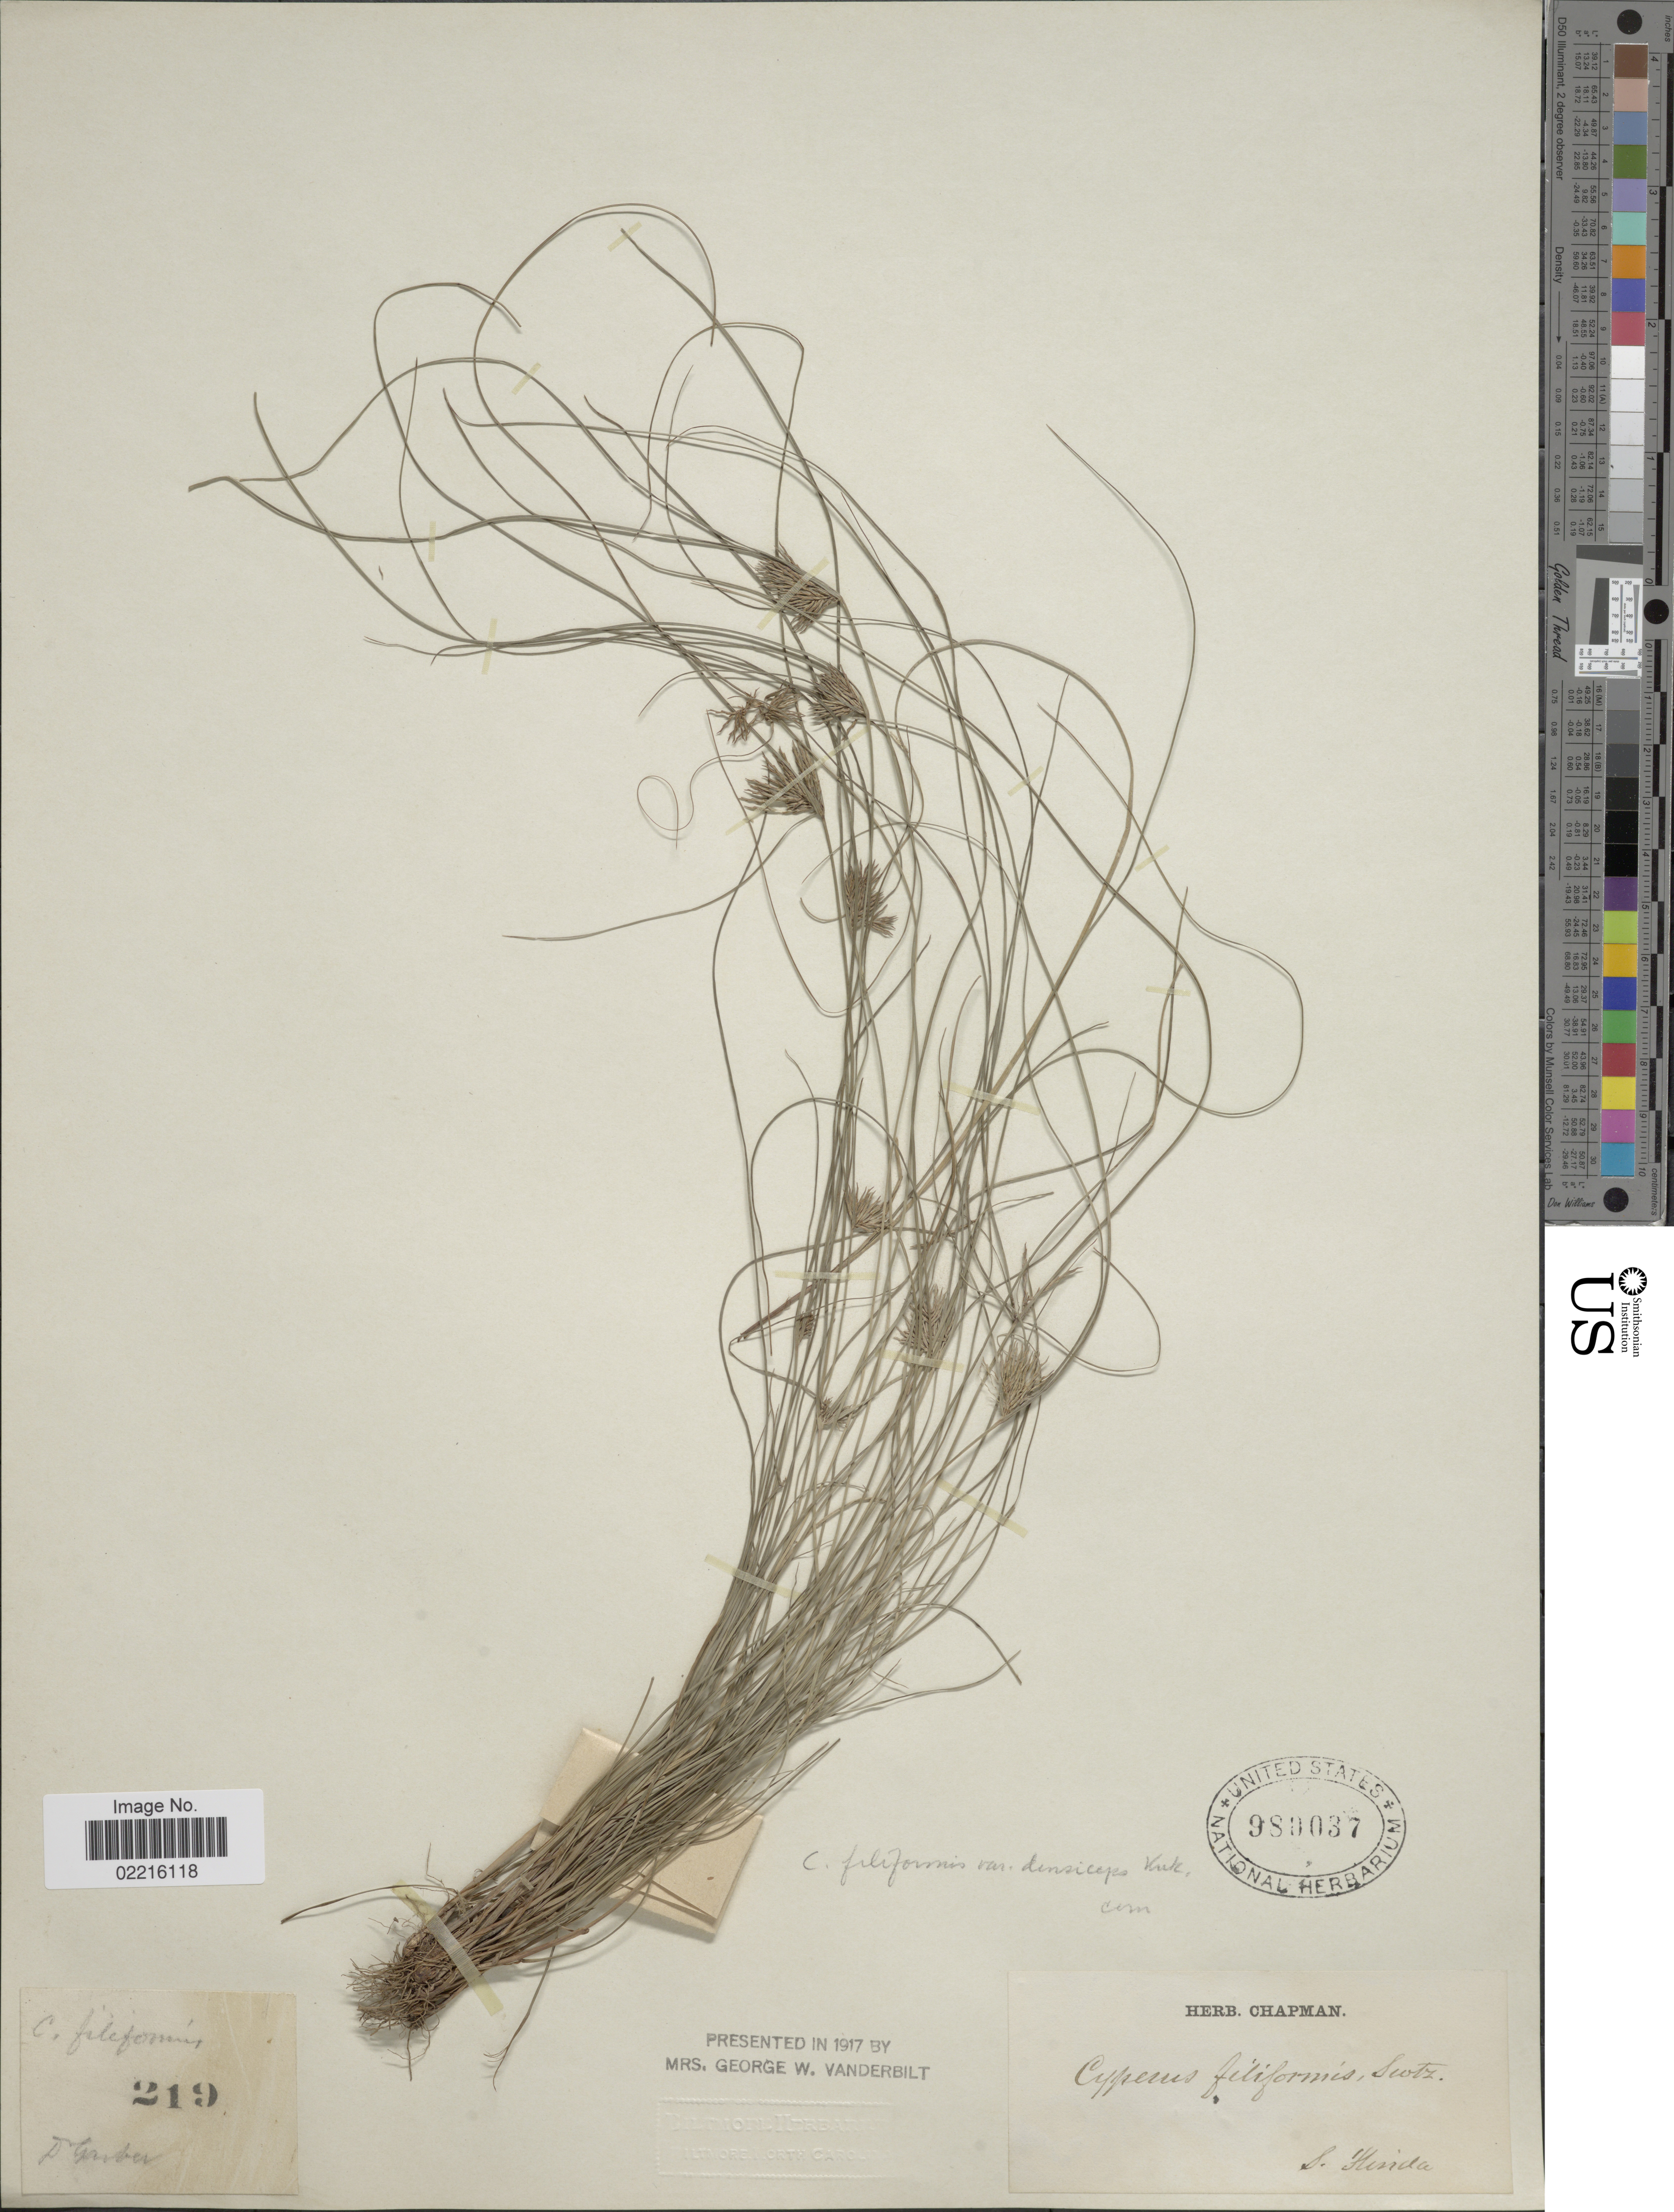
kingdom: Plantae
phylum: Tracheophyta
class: Liliopsida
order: Poales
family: Cyperaceae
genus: Cyperus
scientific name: Cyperus floridanus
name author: Britton in Small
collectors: -- Garber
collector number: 219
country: United States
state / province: Florida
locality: S. Florida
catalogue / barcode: US 980037